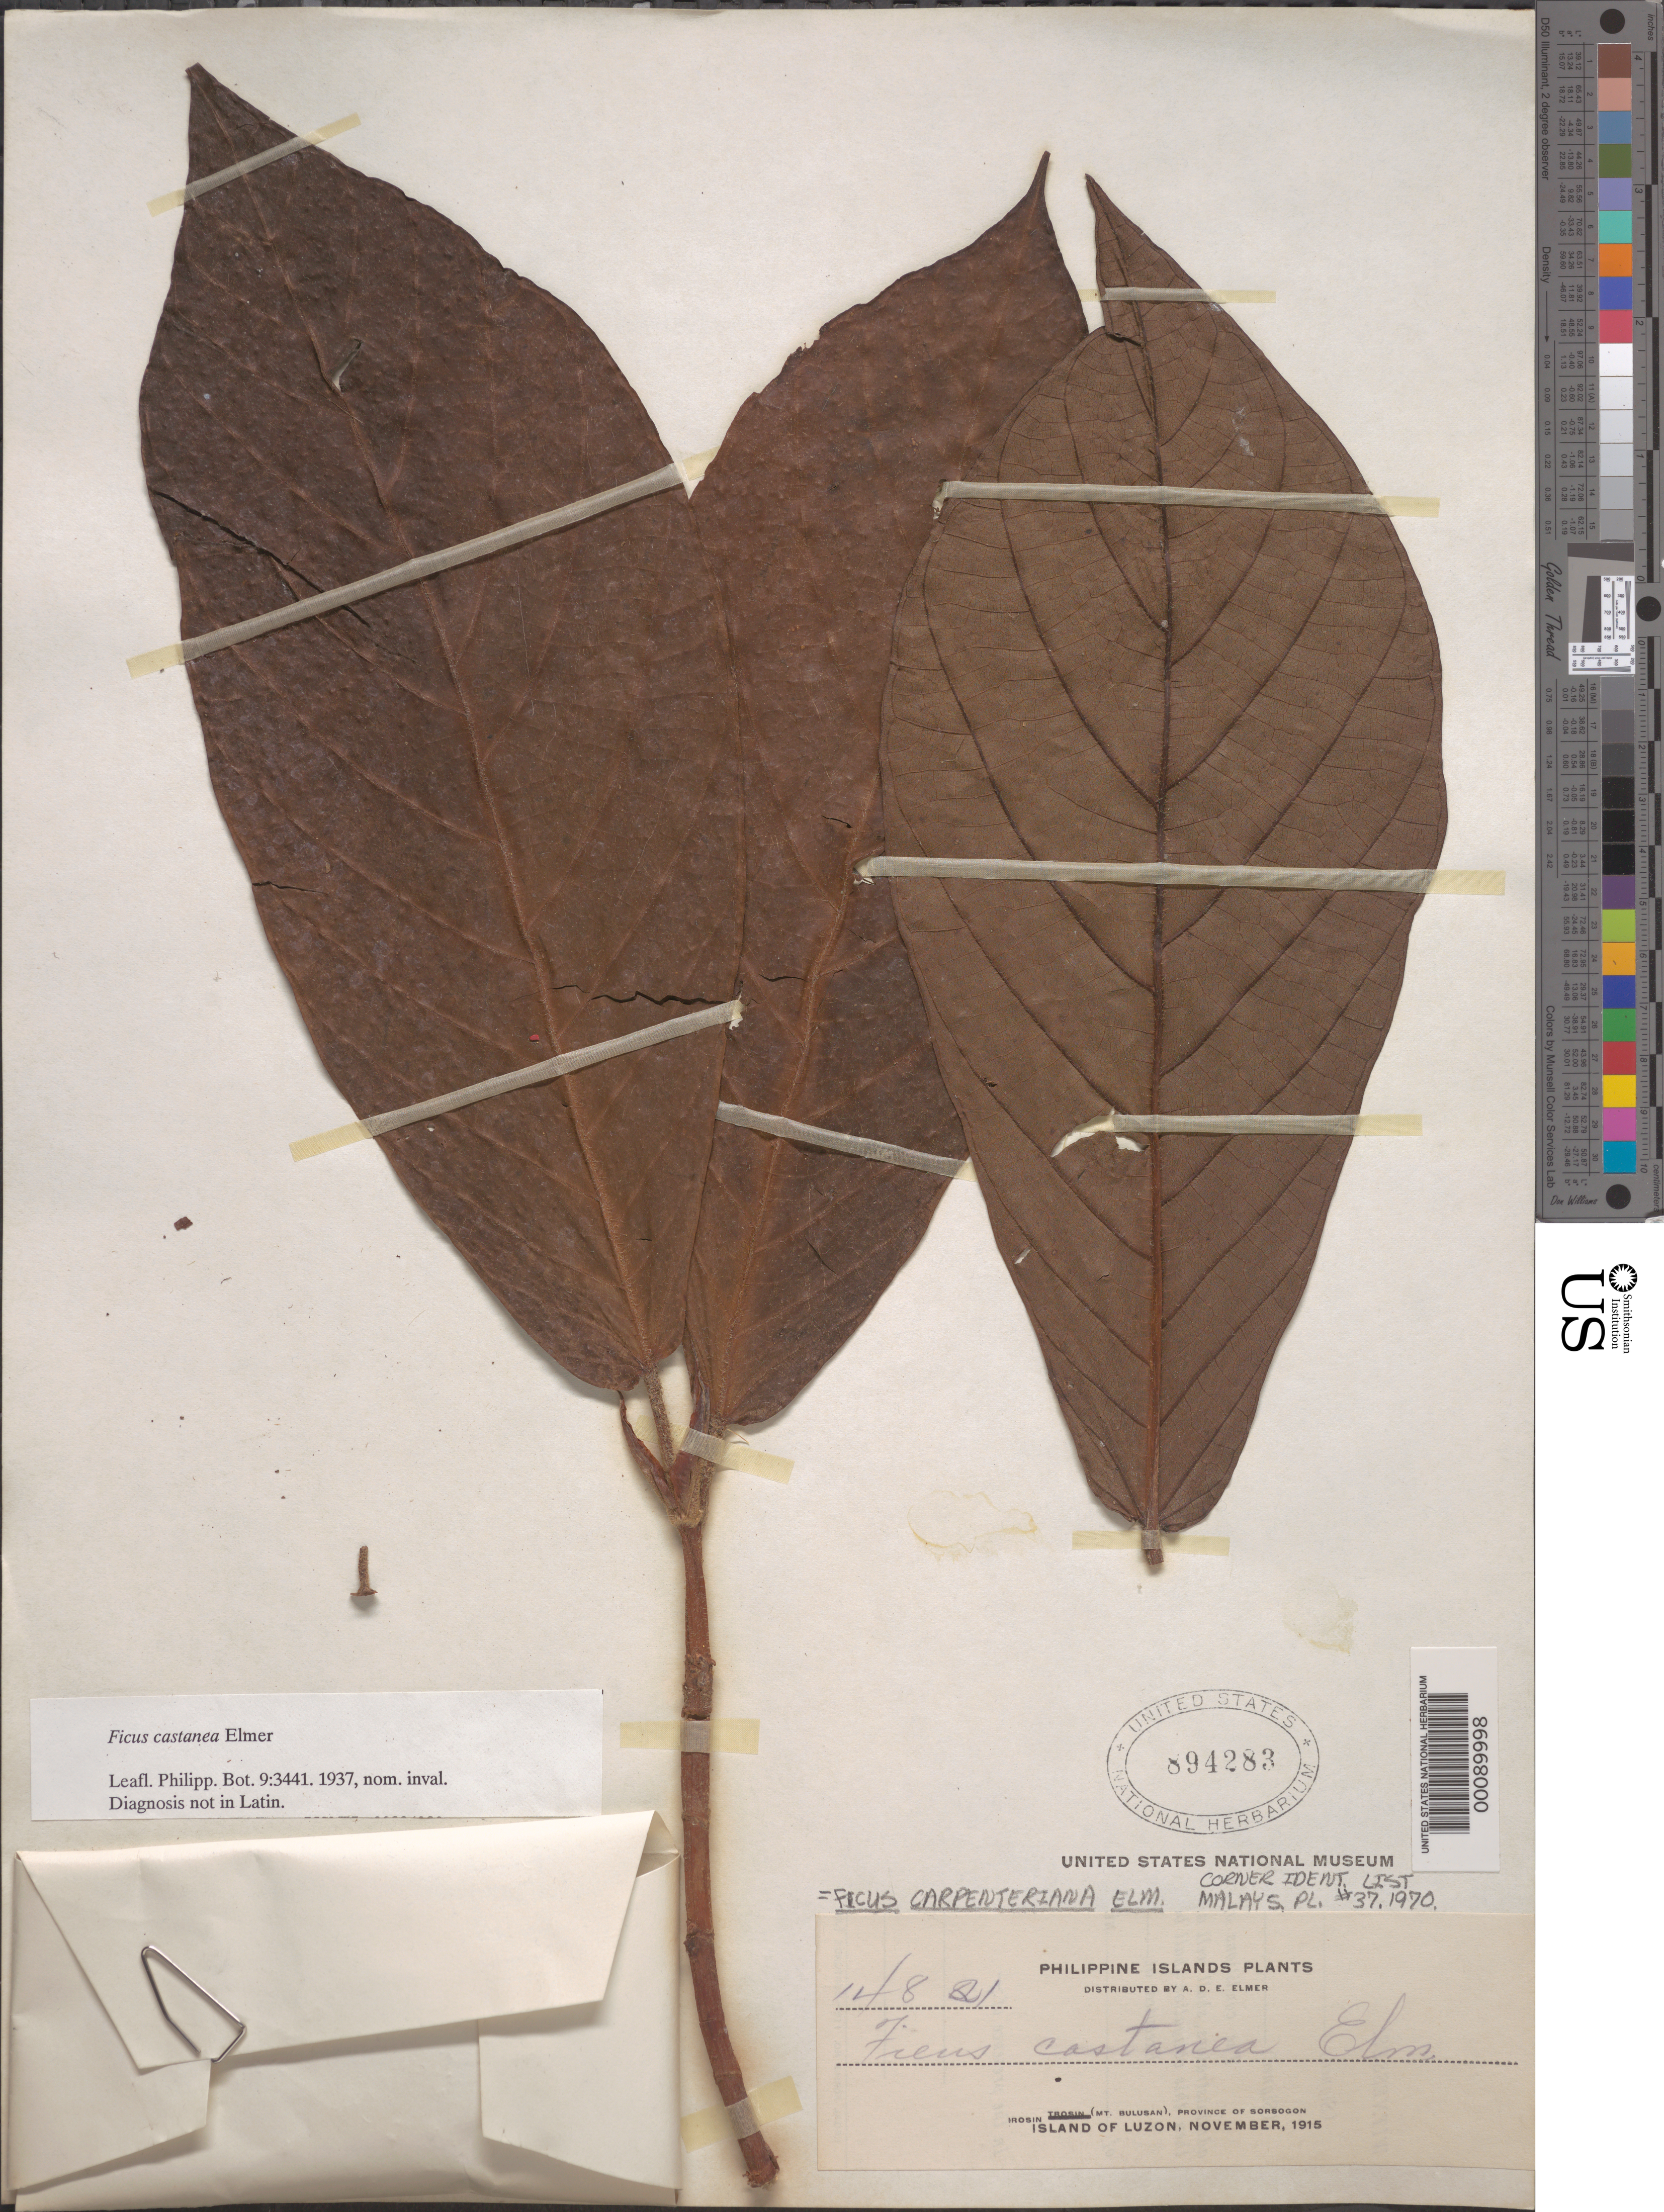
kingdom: Plantae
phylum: Tracheophyta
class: Magnoliopsida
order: Rosales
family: Moraceae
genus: Ficus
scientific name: Ficus castanea Elmer, nom. inval.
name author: Elmer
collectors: A. D. E. Elmer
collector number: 14821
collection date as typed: Nov 1915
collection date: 1915-11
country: Philippines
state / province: Bicol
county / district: Sorsogon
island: Luzon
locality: Irosin, Mt. Bulusan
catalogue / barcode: US 894283